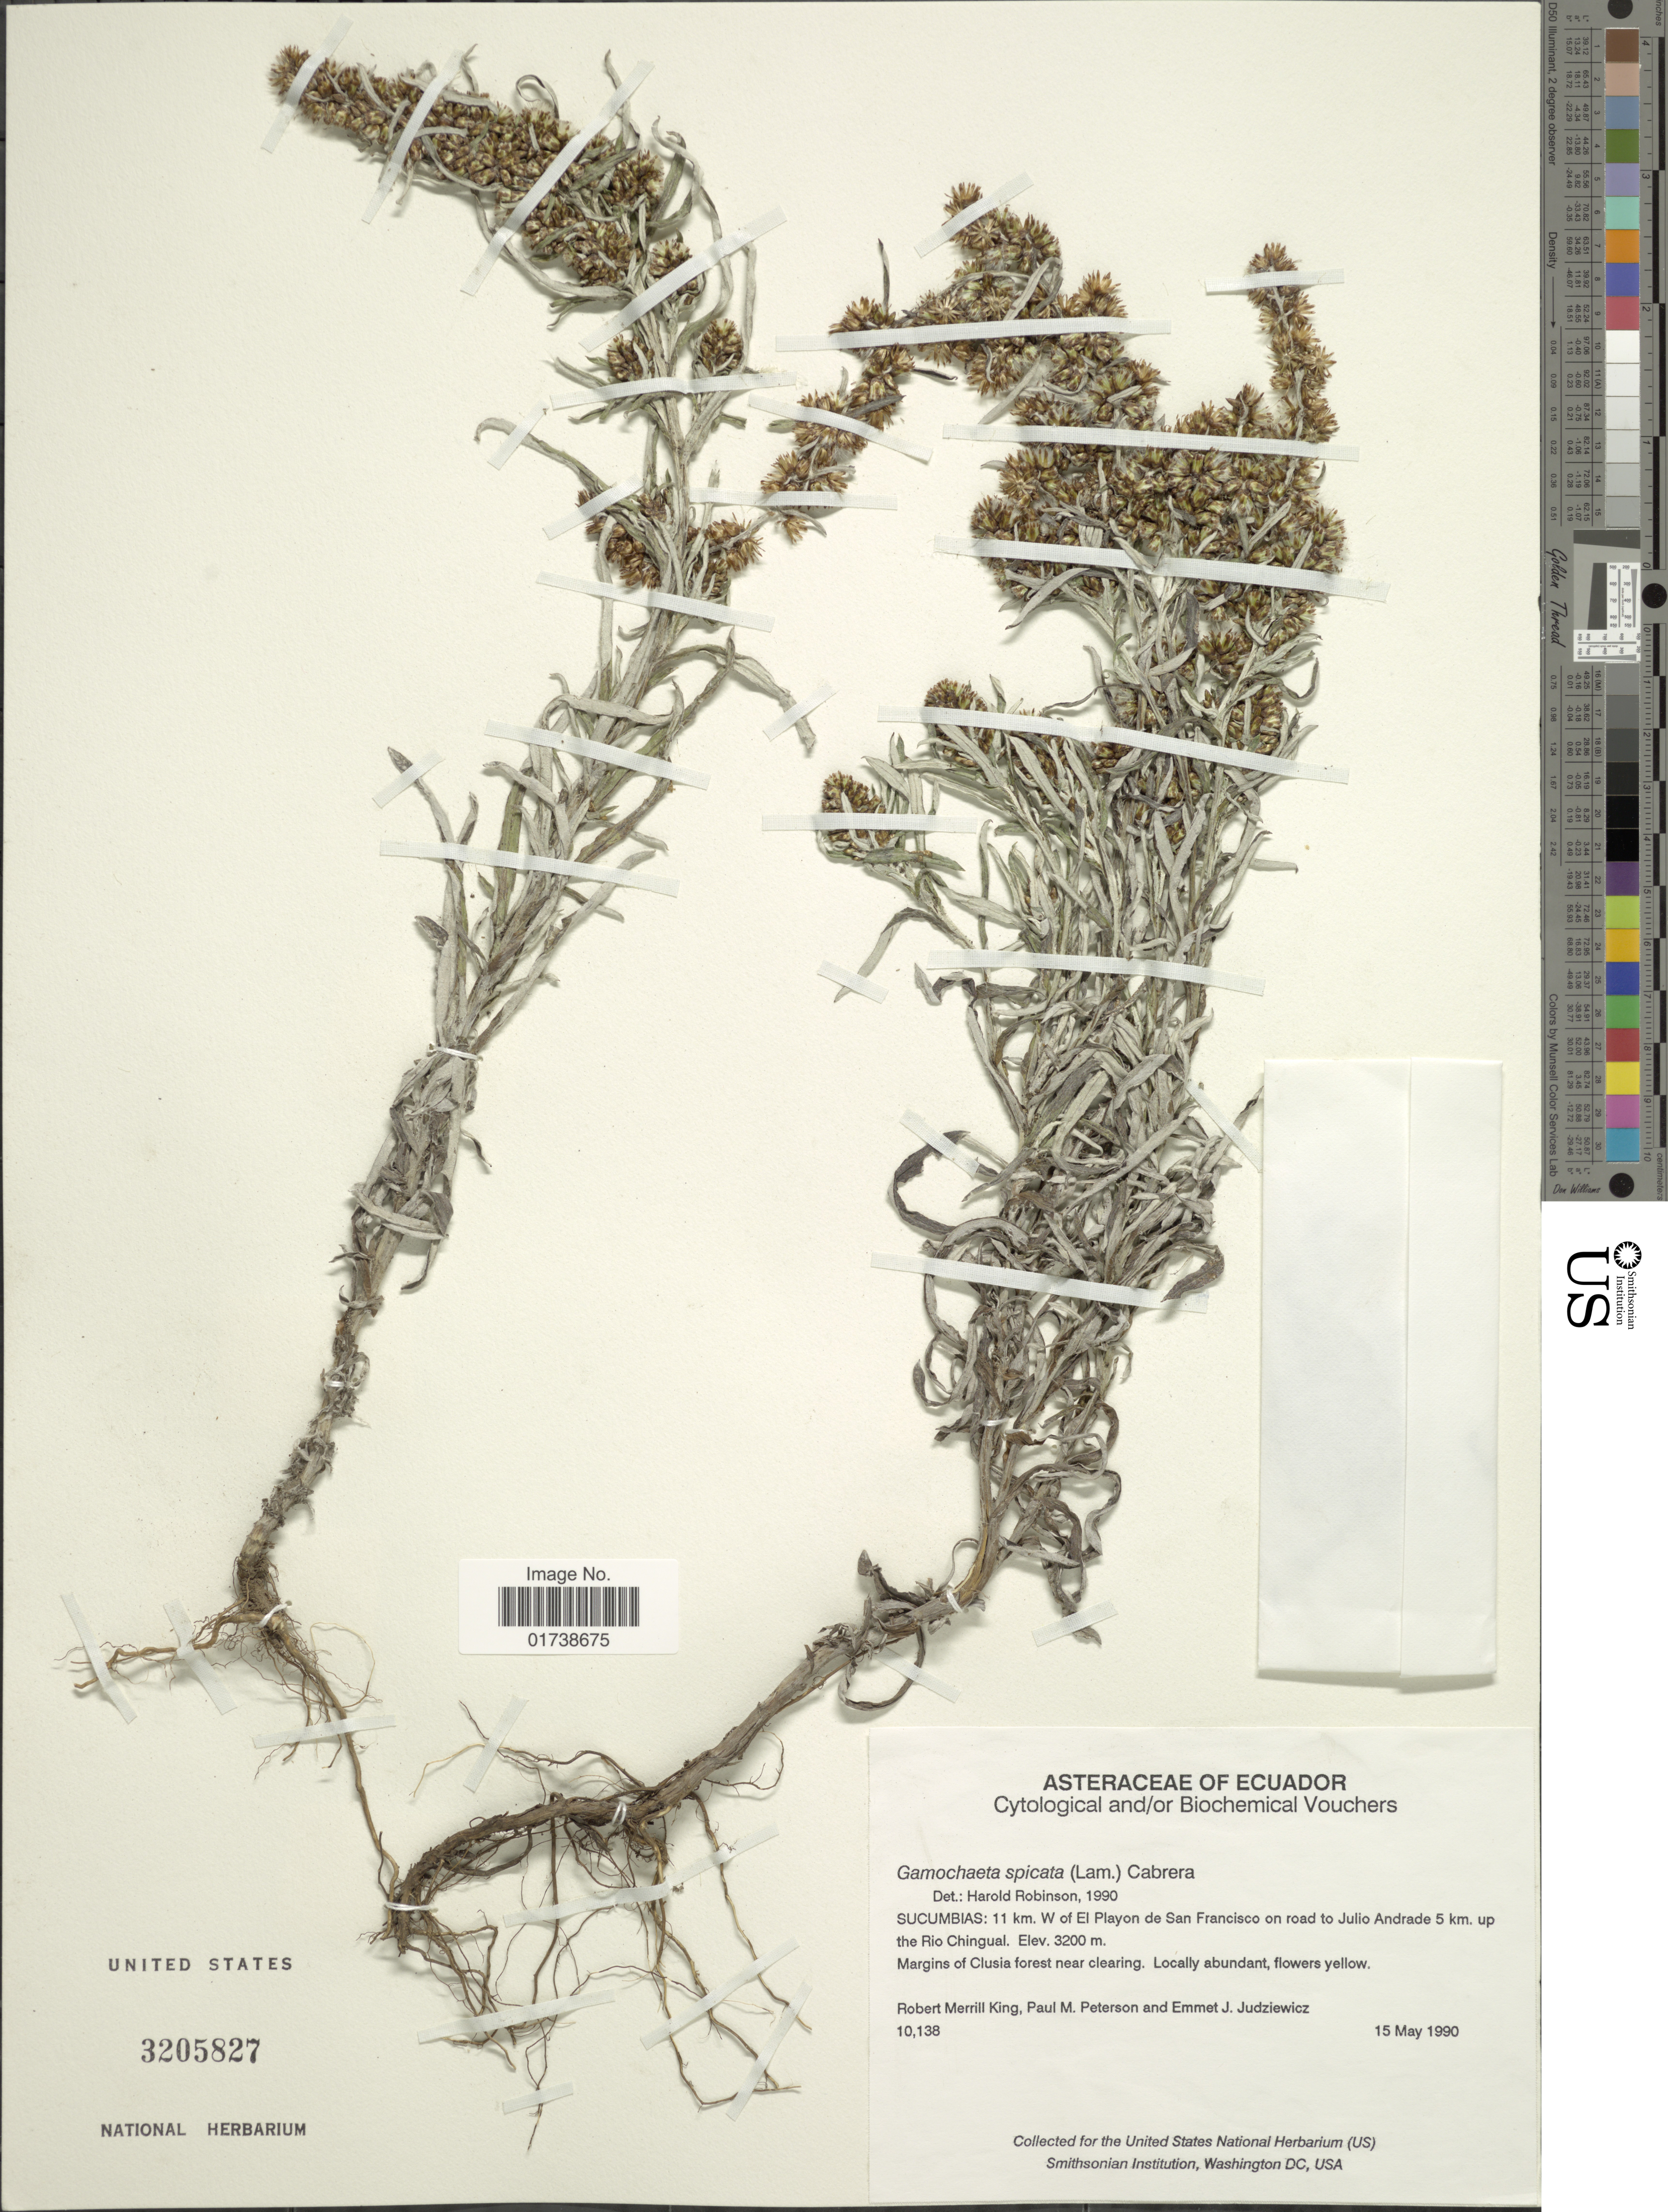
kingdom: Plantae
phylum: Tracheophyta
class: Magnoliopsida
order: Asterales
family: Asteraceae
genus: Gamochaeta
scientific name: Gamochaeta spicata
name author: (Lam.) Cabrera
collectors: R. M. King, P. M. Peterson & E. J. Judziewicz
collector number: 10138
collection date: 1990-05-15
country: Ecuador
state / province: Sucumbíos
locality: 11 km. W of El Playon de San Francisco on road to Julio Andrade 5 km. up the Rio Chingual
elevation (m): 3200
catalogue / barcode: US 3205827